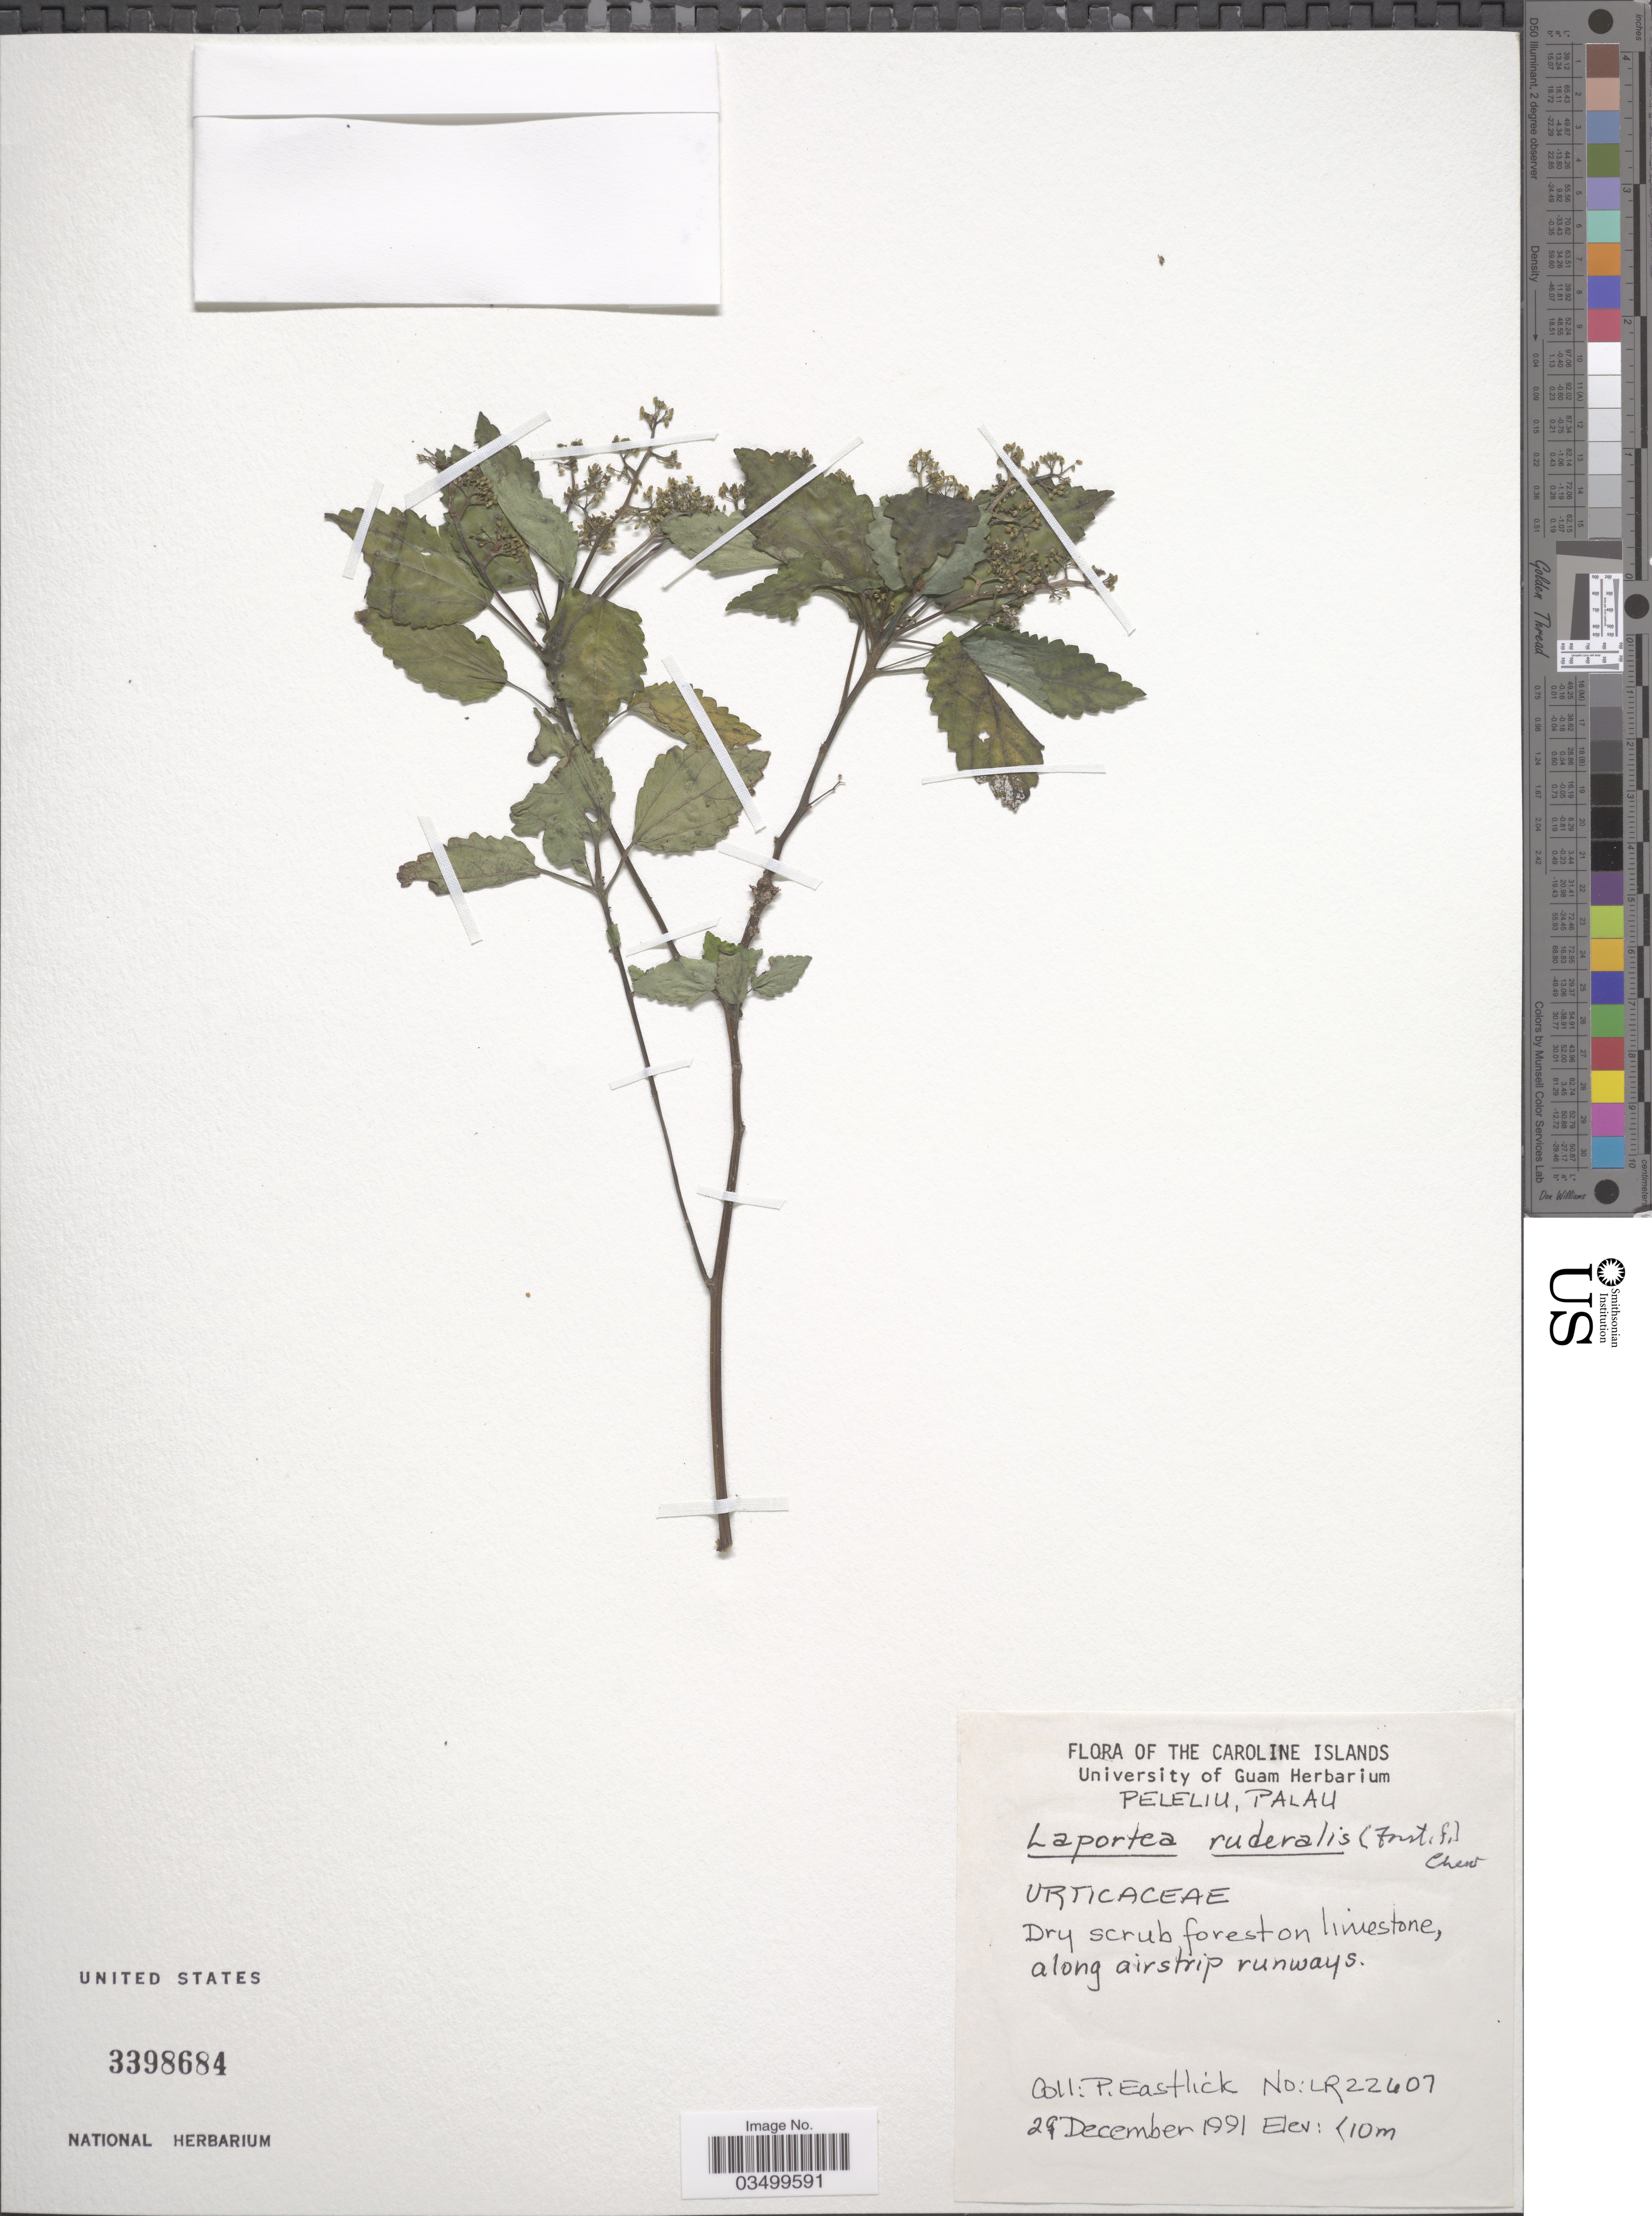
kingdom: Plantae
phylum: Tracheophyta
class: Magnoliopsida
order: Rosales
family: Urticaceae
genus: Laportea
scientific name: Laportea ruderalis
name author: (G. Forst.) Chew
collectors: P. Eastlick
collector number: LR22407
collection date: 1991-12-29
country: Palau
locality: Caroline Islands. Peleliu, Palau.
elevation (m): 10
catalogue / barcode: US 3398684